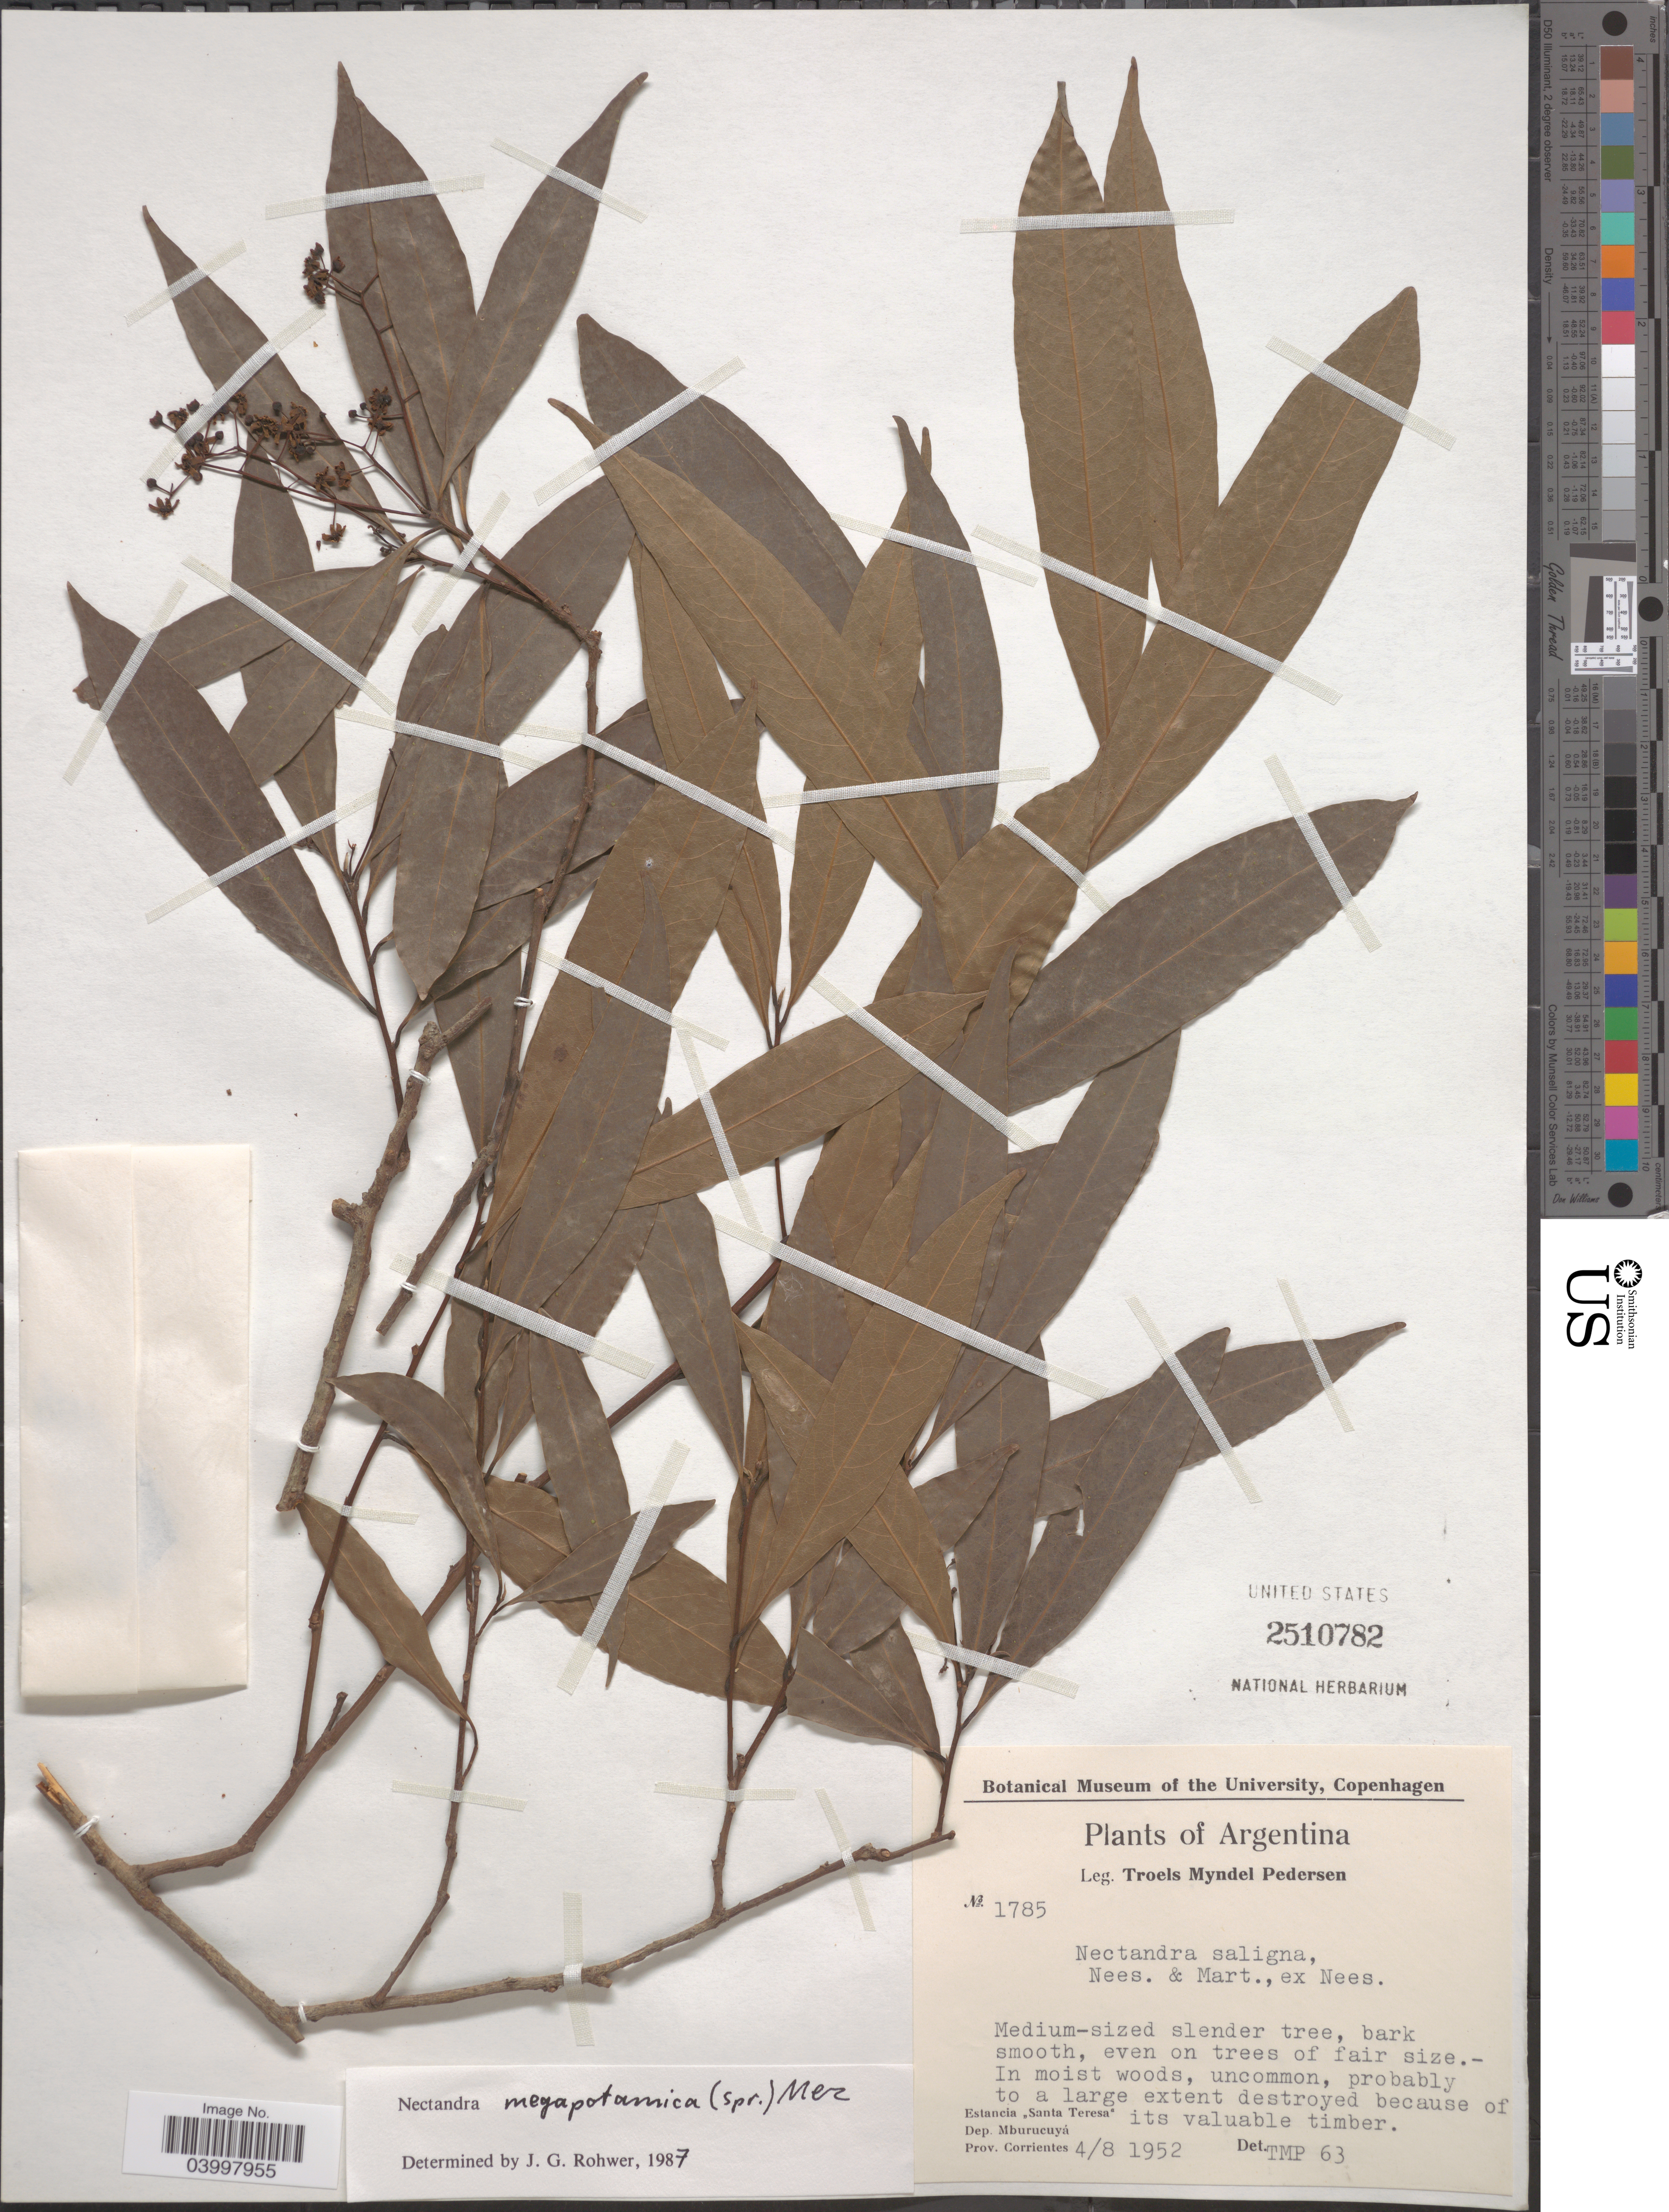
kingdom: Plantae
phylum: Tracheophyta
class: Magnoliopsida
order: Laurales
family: Lauraceae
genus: Nectandra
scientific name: Nectandra megapotamica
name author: Mez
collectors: T. Pederson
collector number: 1785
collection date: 1952-08-04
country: Argentina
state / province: Corrientes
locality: Estancia "Santa Teresa" Dep. Mburueuyá.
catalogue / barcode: US 2510782